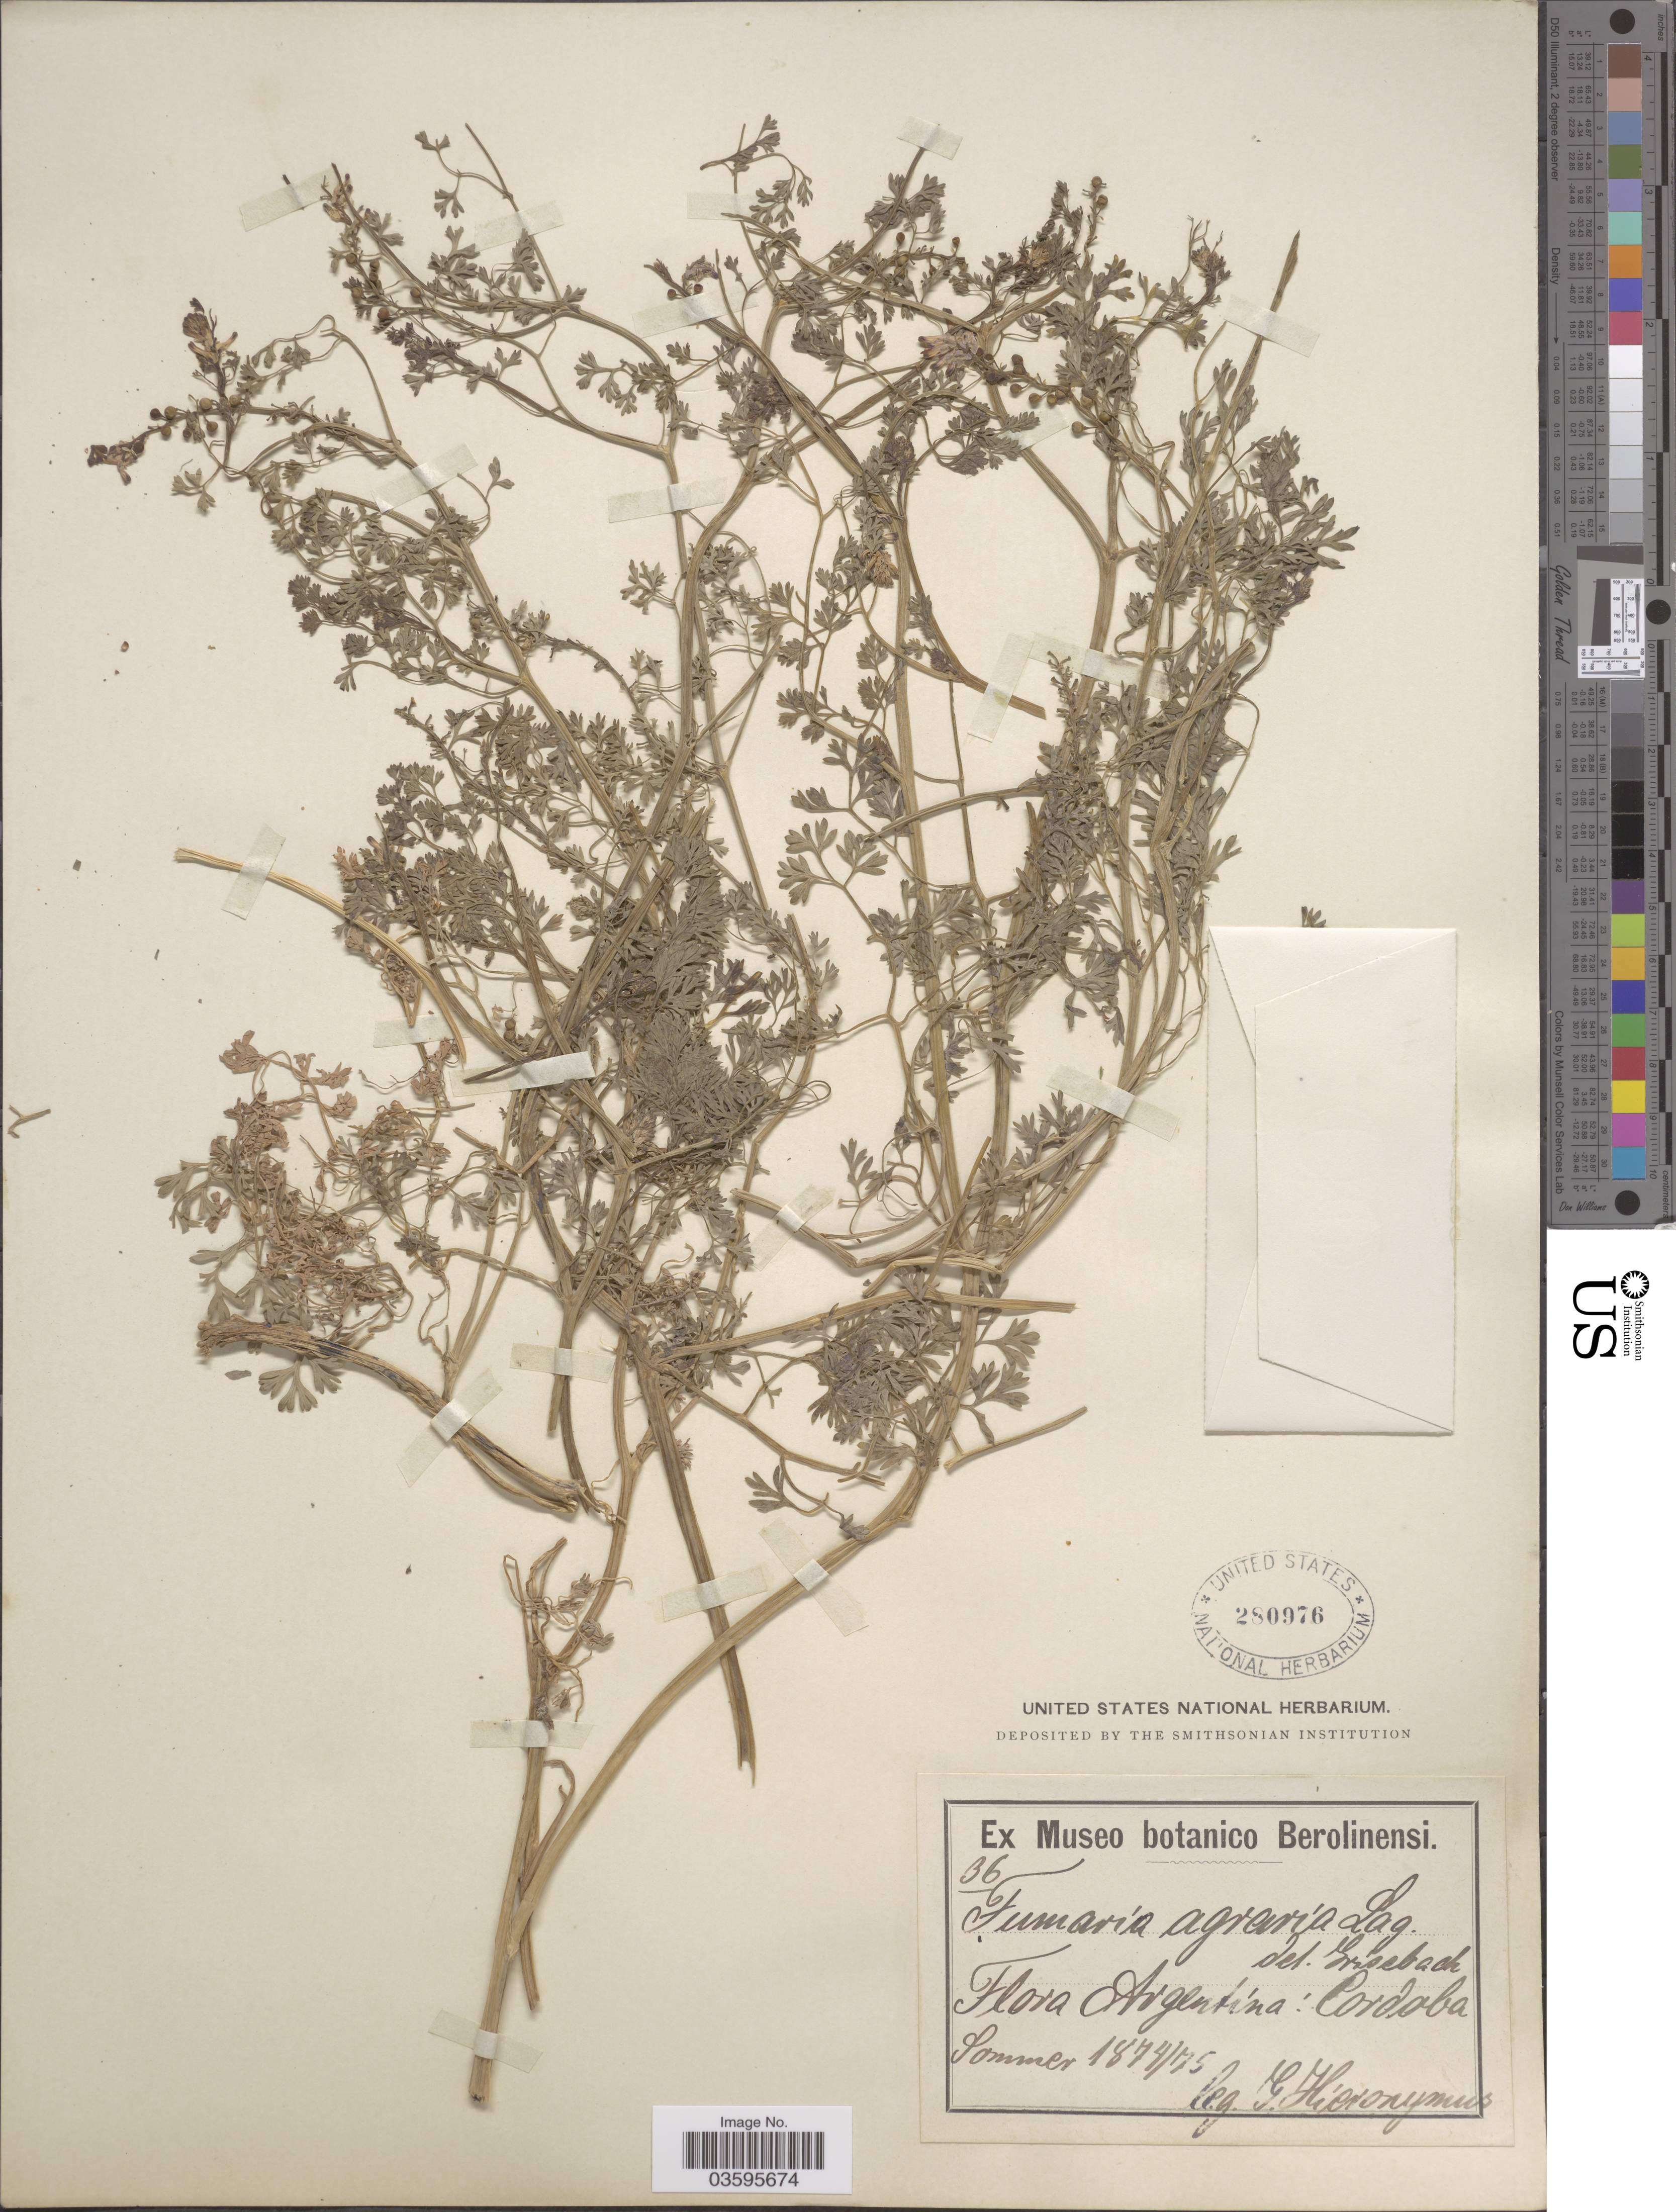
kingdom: Plantae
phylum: Tracheophyta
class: Magnoliopsida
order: Ranunculales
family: Papaveraceae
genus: Fumaria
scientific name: Fumaria sp.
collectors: G. H. Hieronymus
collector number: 36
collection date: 1874/1875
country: Argentina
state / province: Cordoba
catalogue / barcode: US 280976